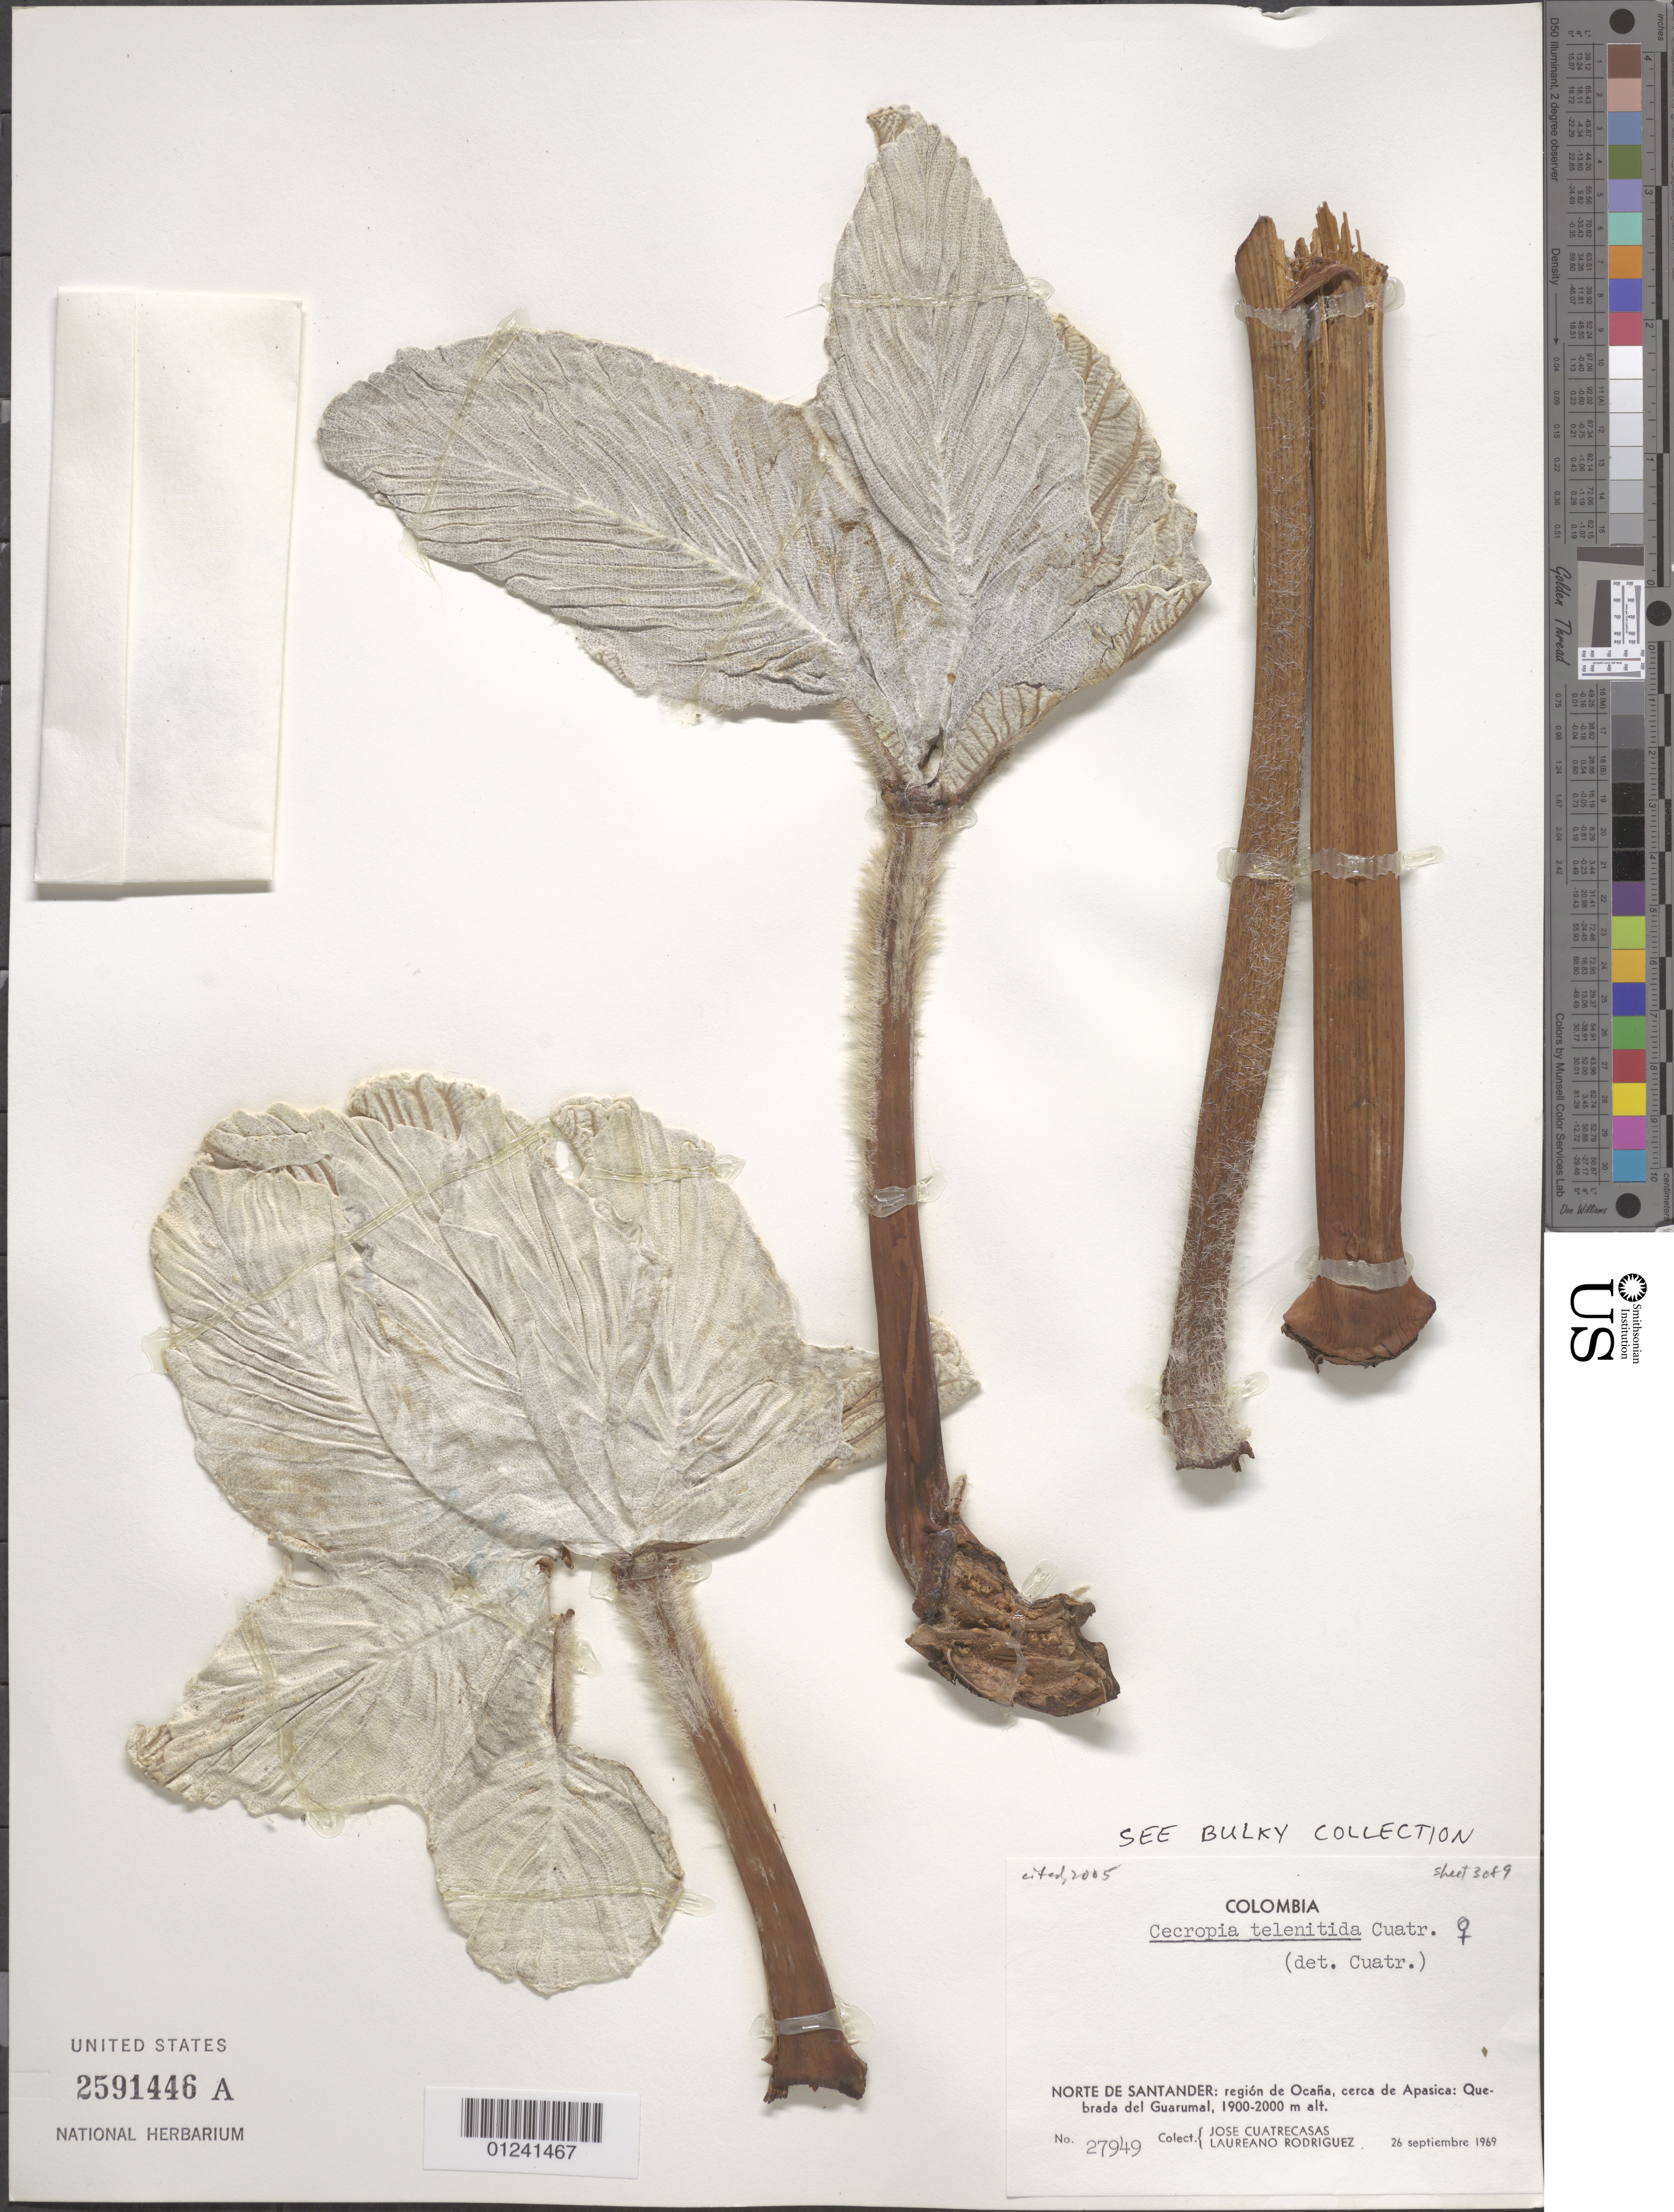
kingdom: Plantae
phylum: Tracheophyta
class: Magnoliopsida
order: Rosales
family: Urticaceae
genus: Cecropia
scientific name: Cecropia telenitida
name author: Cuatrec.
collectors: J. Cuatrecasas & L. Rodriguez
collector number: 27949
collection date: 1969-09-26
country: Colombia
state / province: Norte de Santander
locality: Región de Ocaña, Cercanías de Apasica; quebrada del Guarumal.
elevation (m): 1900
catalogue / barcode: US 2591446A